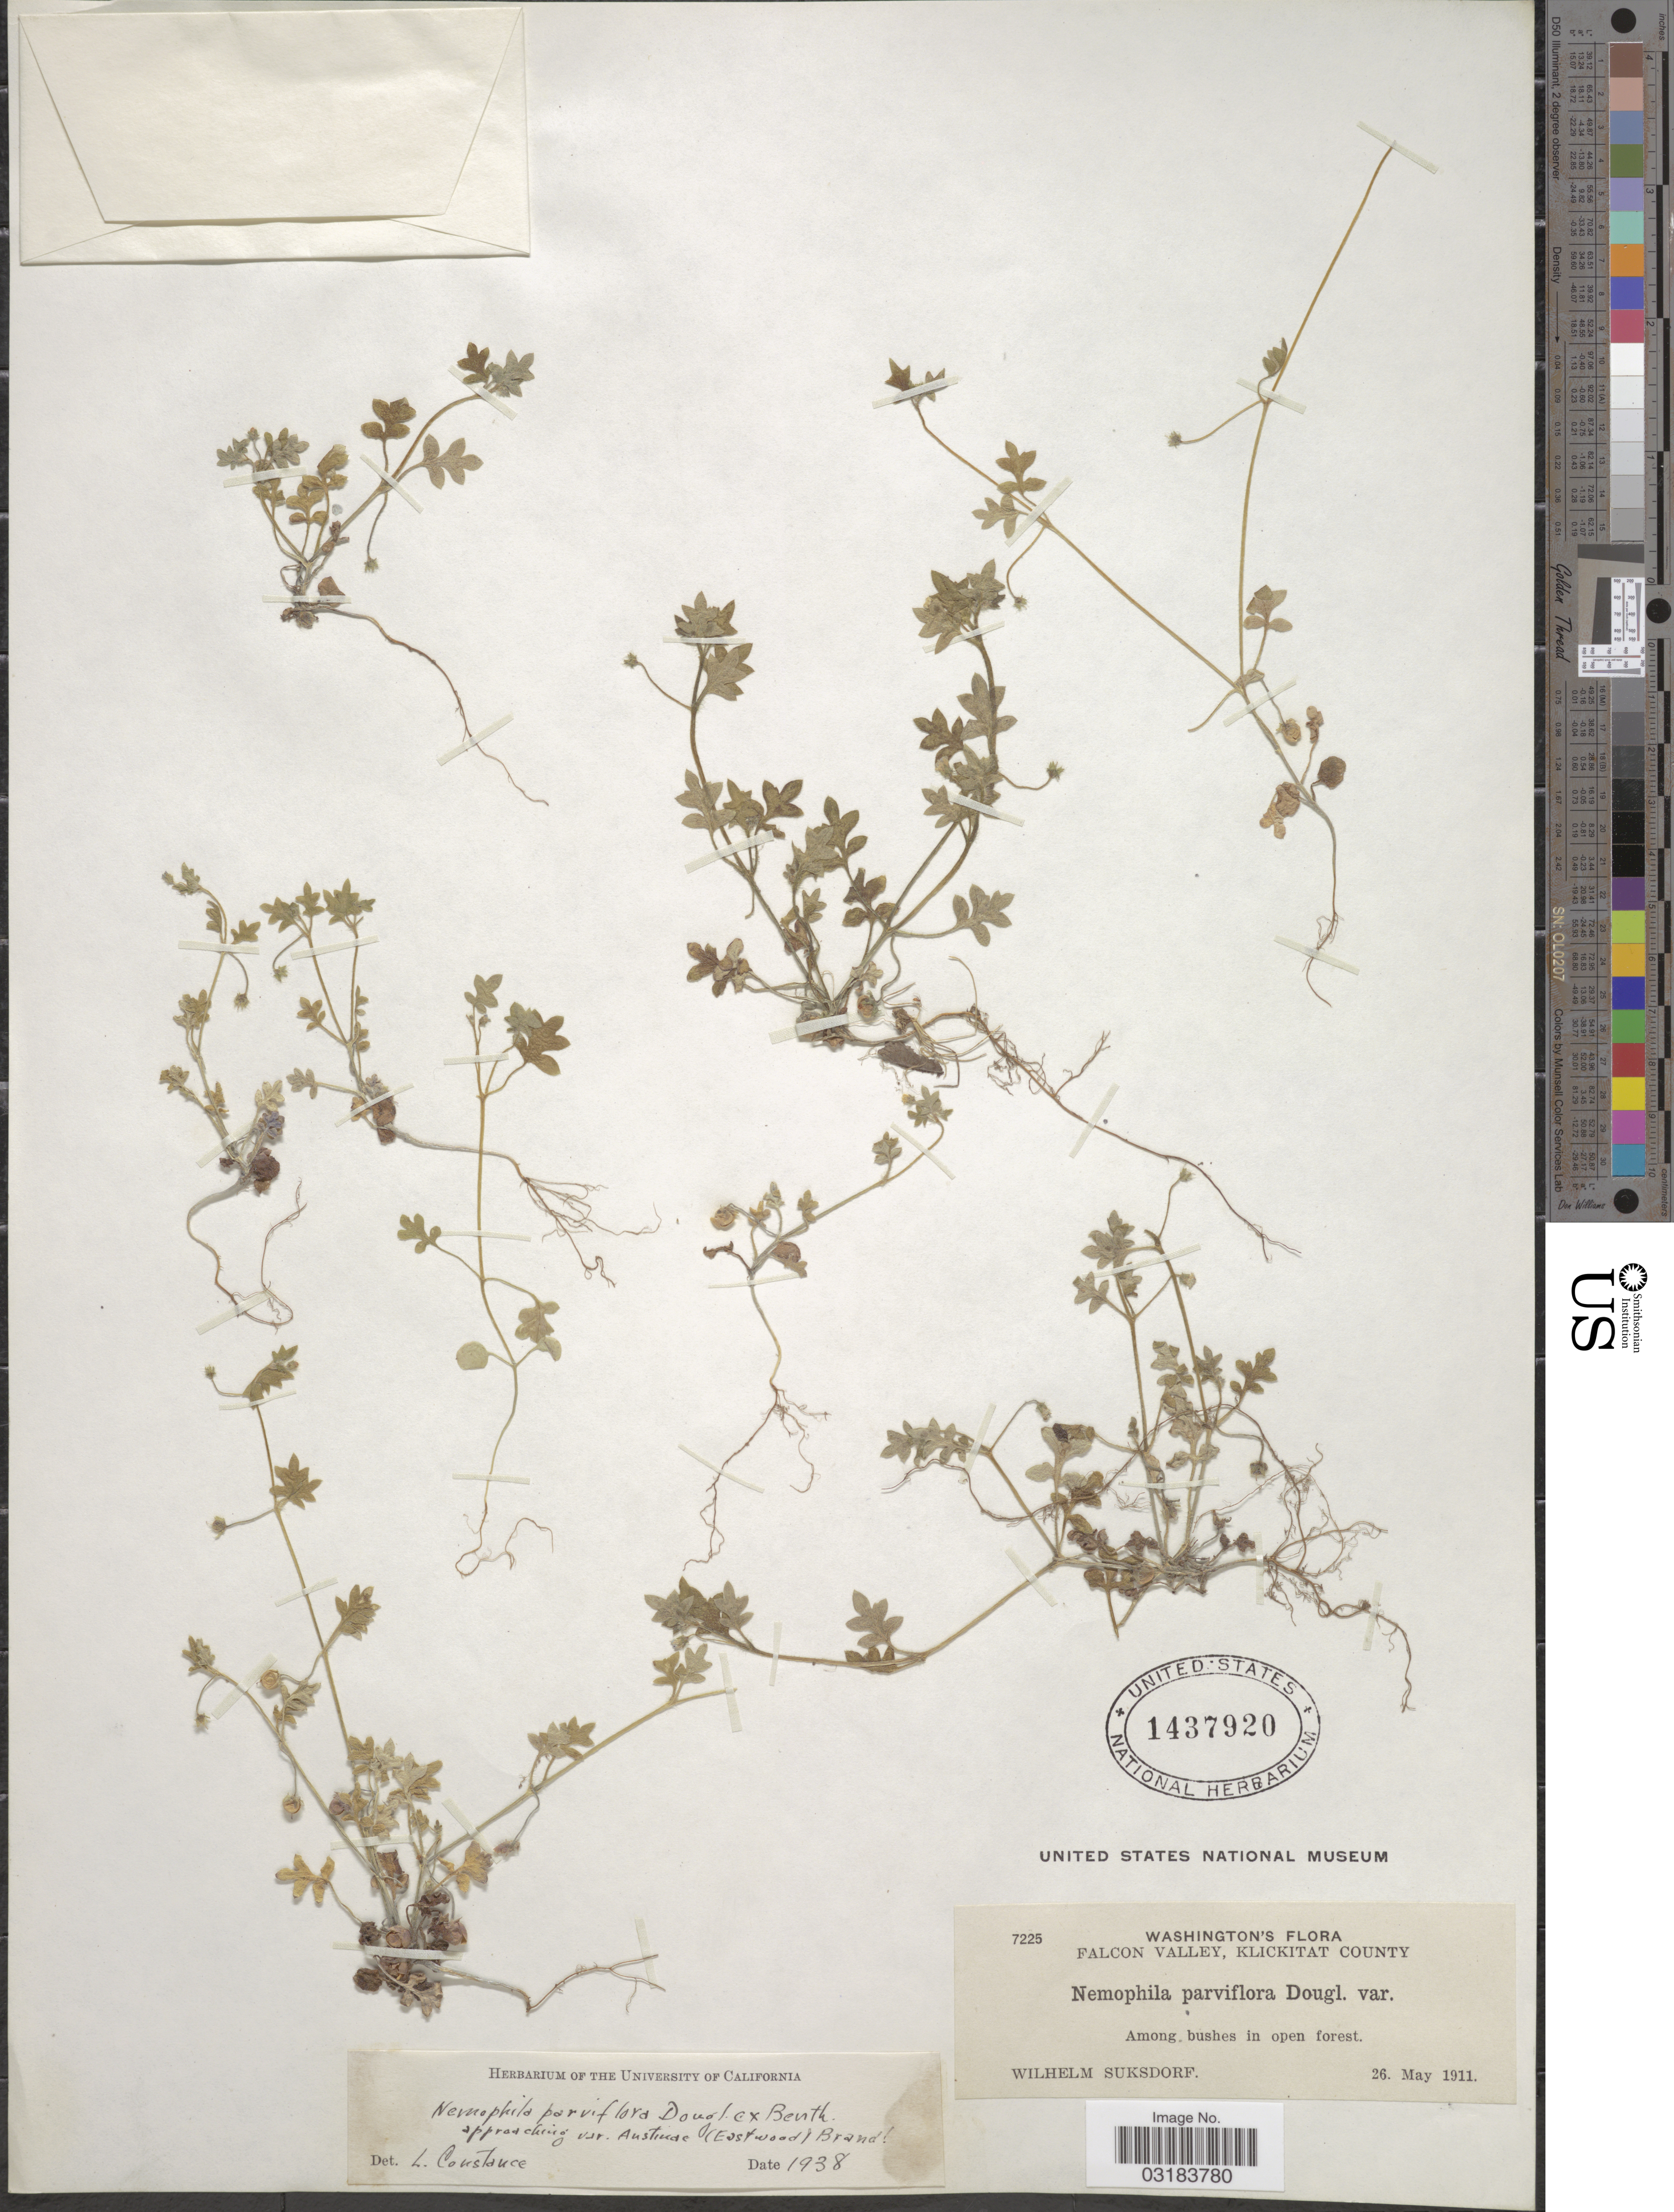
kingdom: Plantae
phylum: Tracheophyta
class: Magnoliopsida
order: Boraginales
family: Hydrophyllaceae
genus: Nemophila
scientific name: Nemophila parviflora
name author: Douglas ex Benth.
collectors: W. N. Suksdorf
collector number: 7225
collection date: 1911-05-26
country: United States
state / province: Washington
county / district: Klickitat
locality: Falcon Valley, Klickitat County.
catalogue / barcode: US 1437920